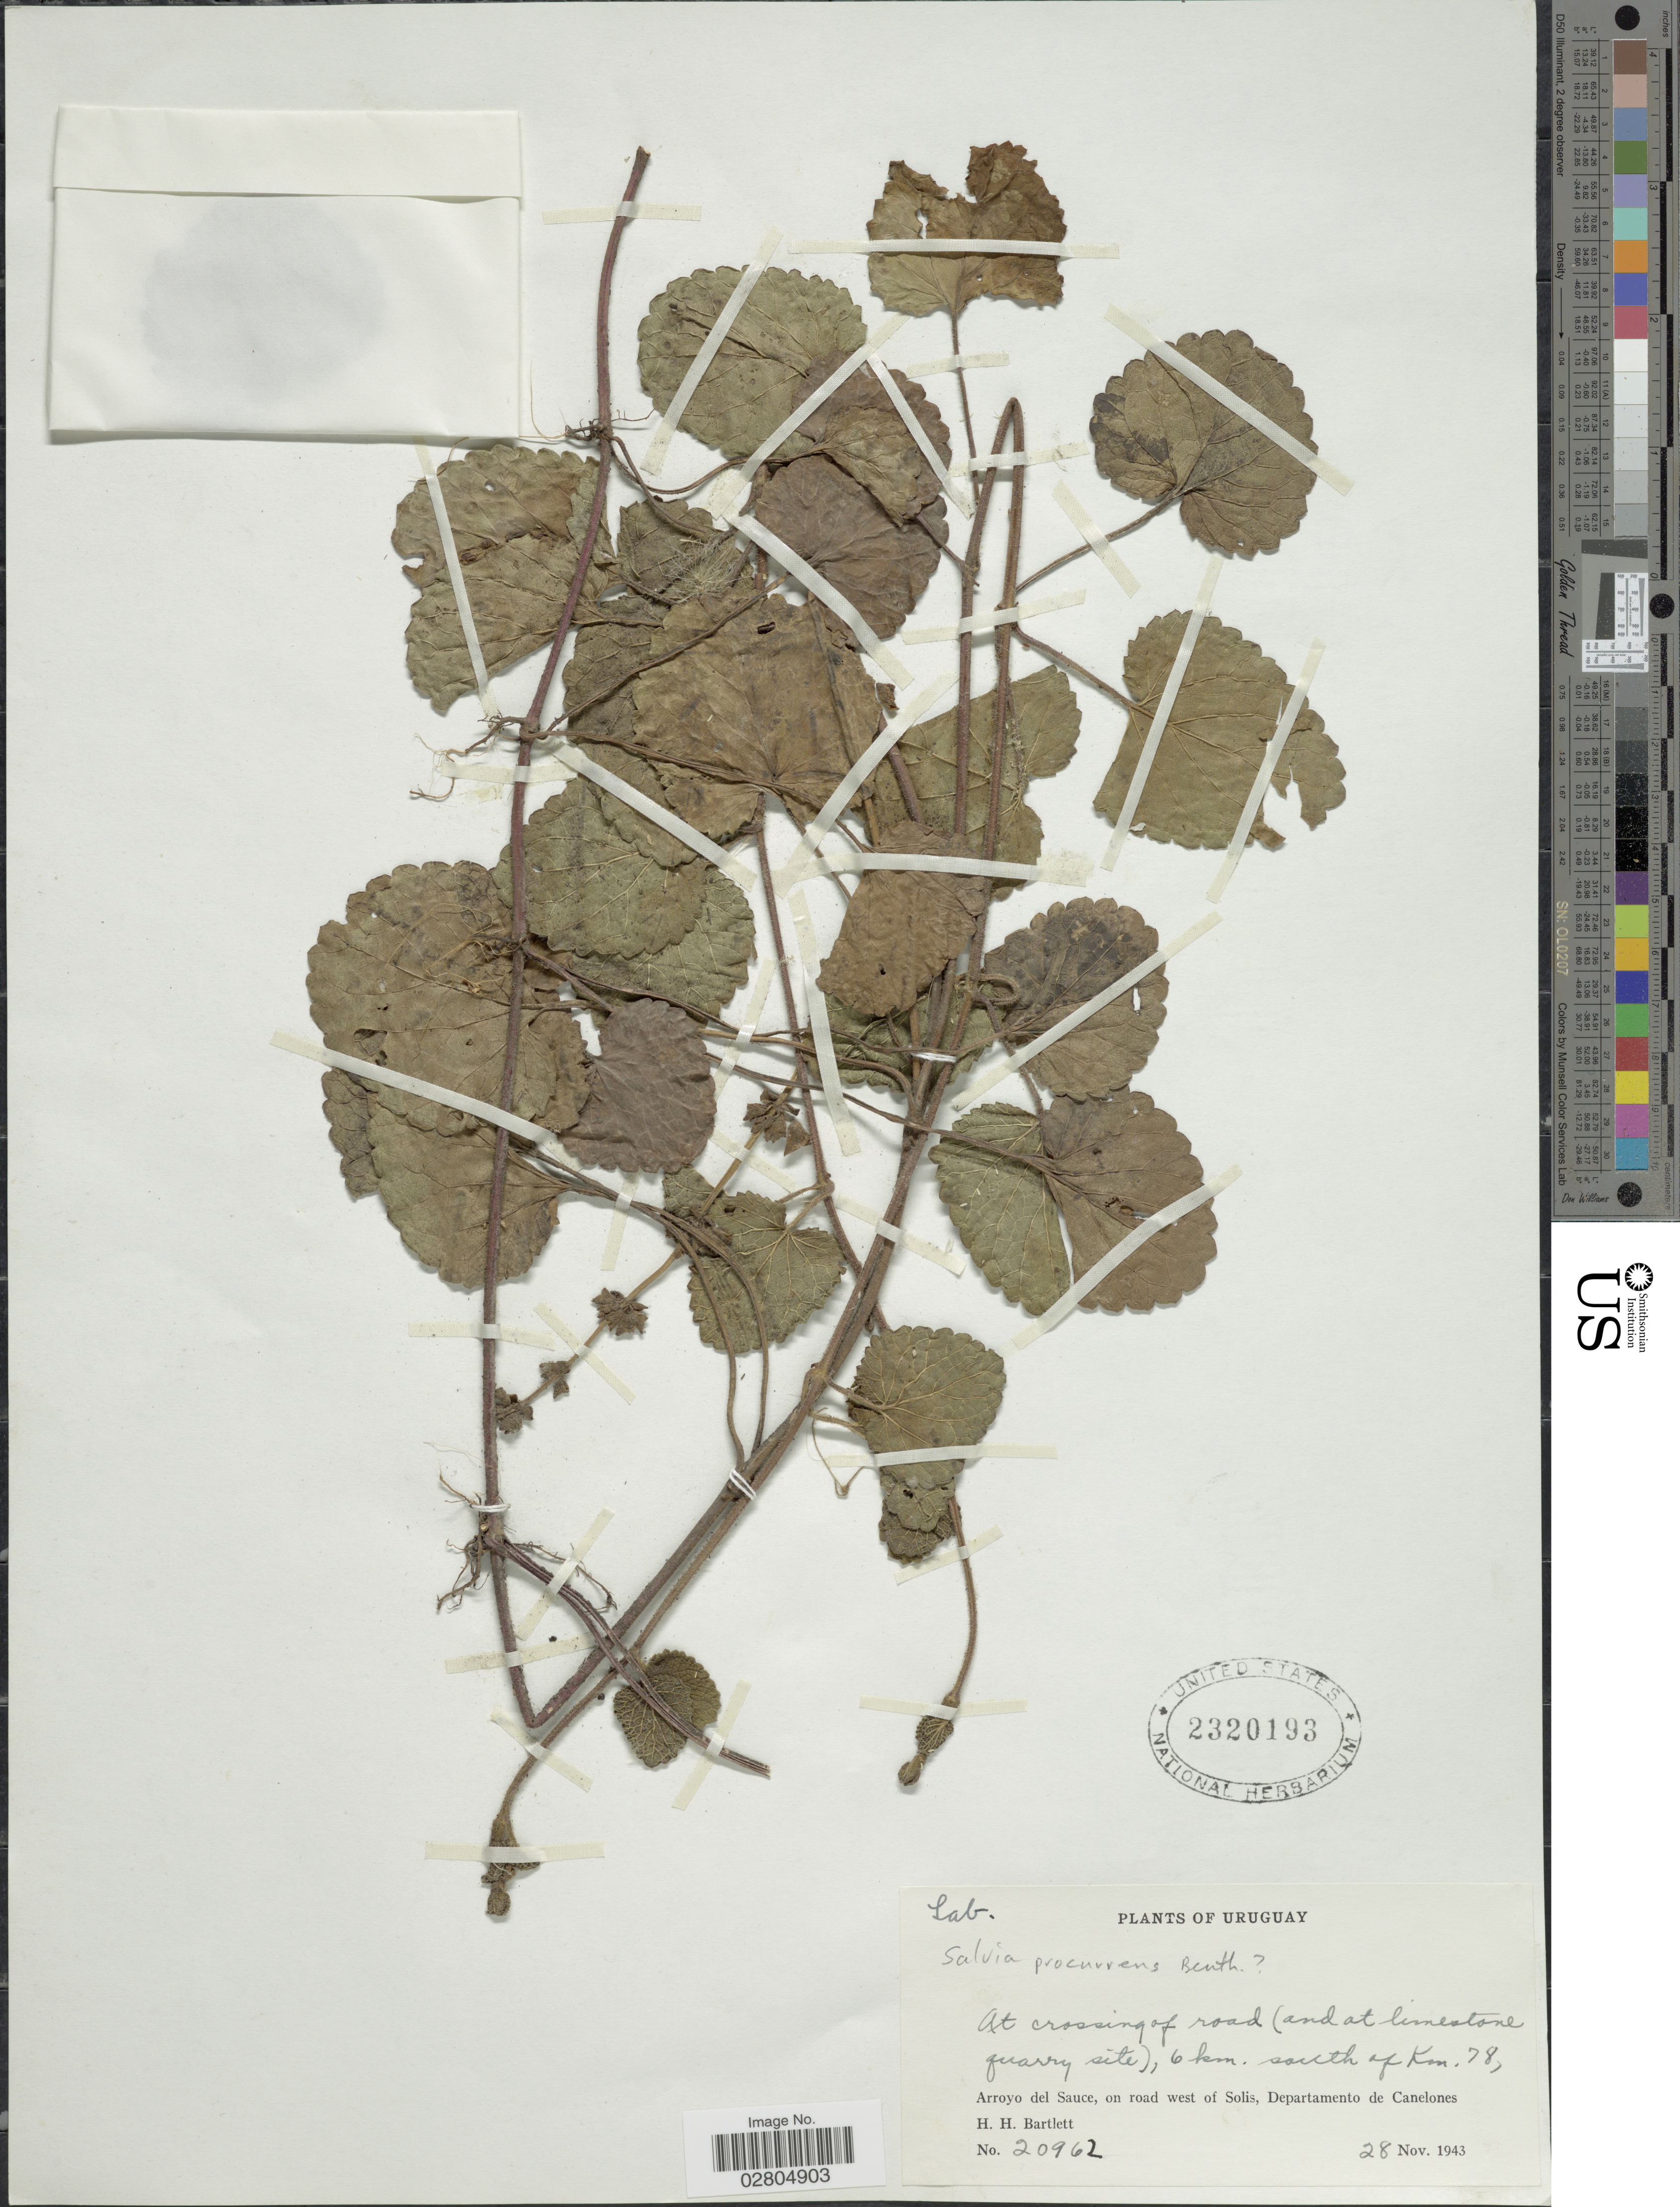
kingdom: Plantae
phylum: Tracheophyta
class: Magnoliopsida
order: Lamiales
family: Lamiaceae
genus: Salvia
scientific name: Salvia procurrens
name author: Benth.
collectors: H. H. Bartlett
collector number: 20962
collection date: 1943-11-28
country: Uruguay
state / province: Canelones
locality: At crossing of road (and at limestone quarry site), 6 km. south of Km. 78, Arroyo del Sauce, on road west of Solis, Departamento de Canelones.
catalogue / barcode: US 2320193